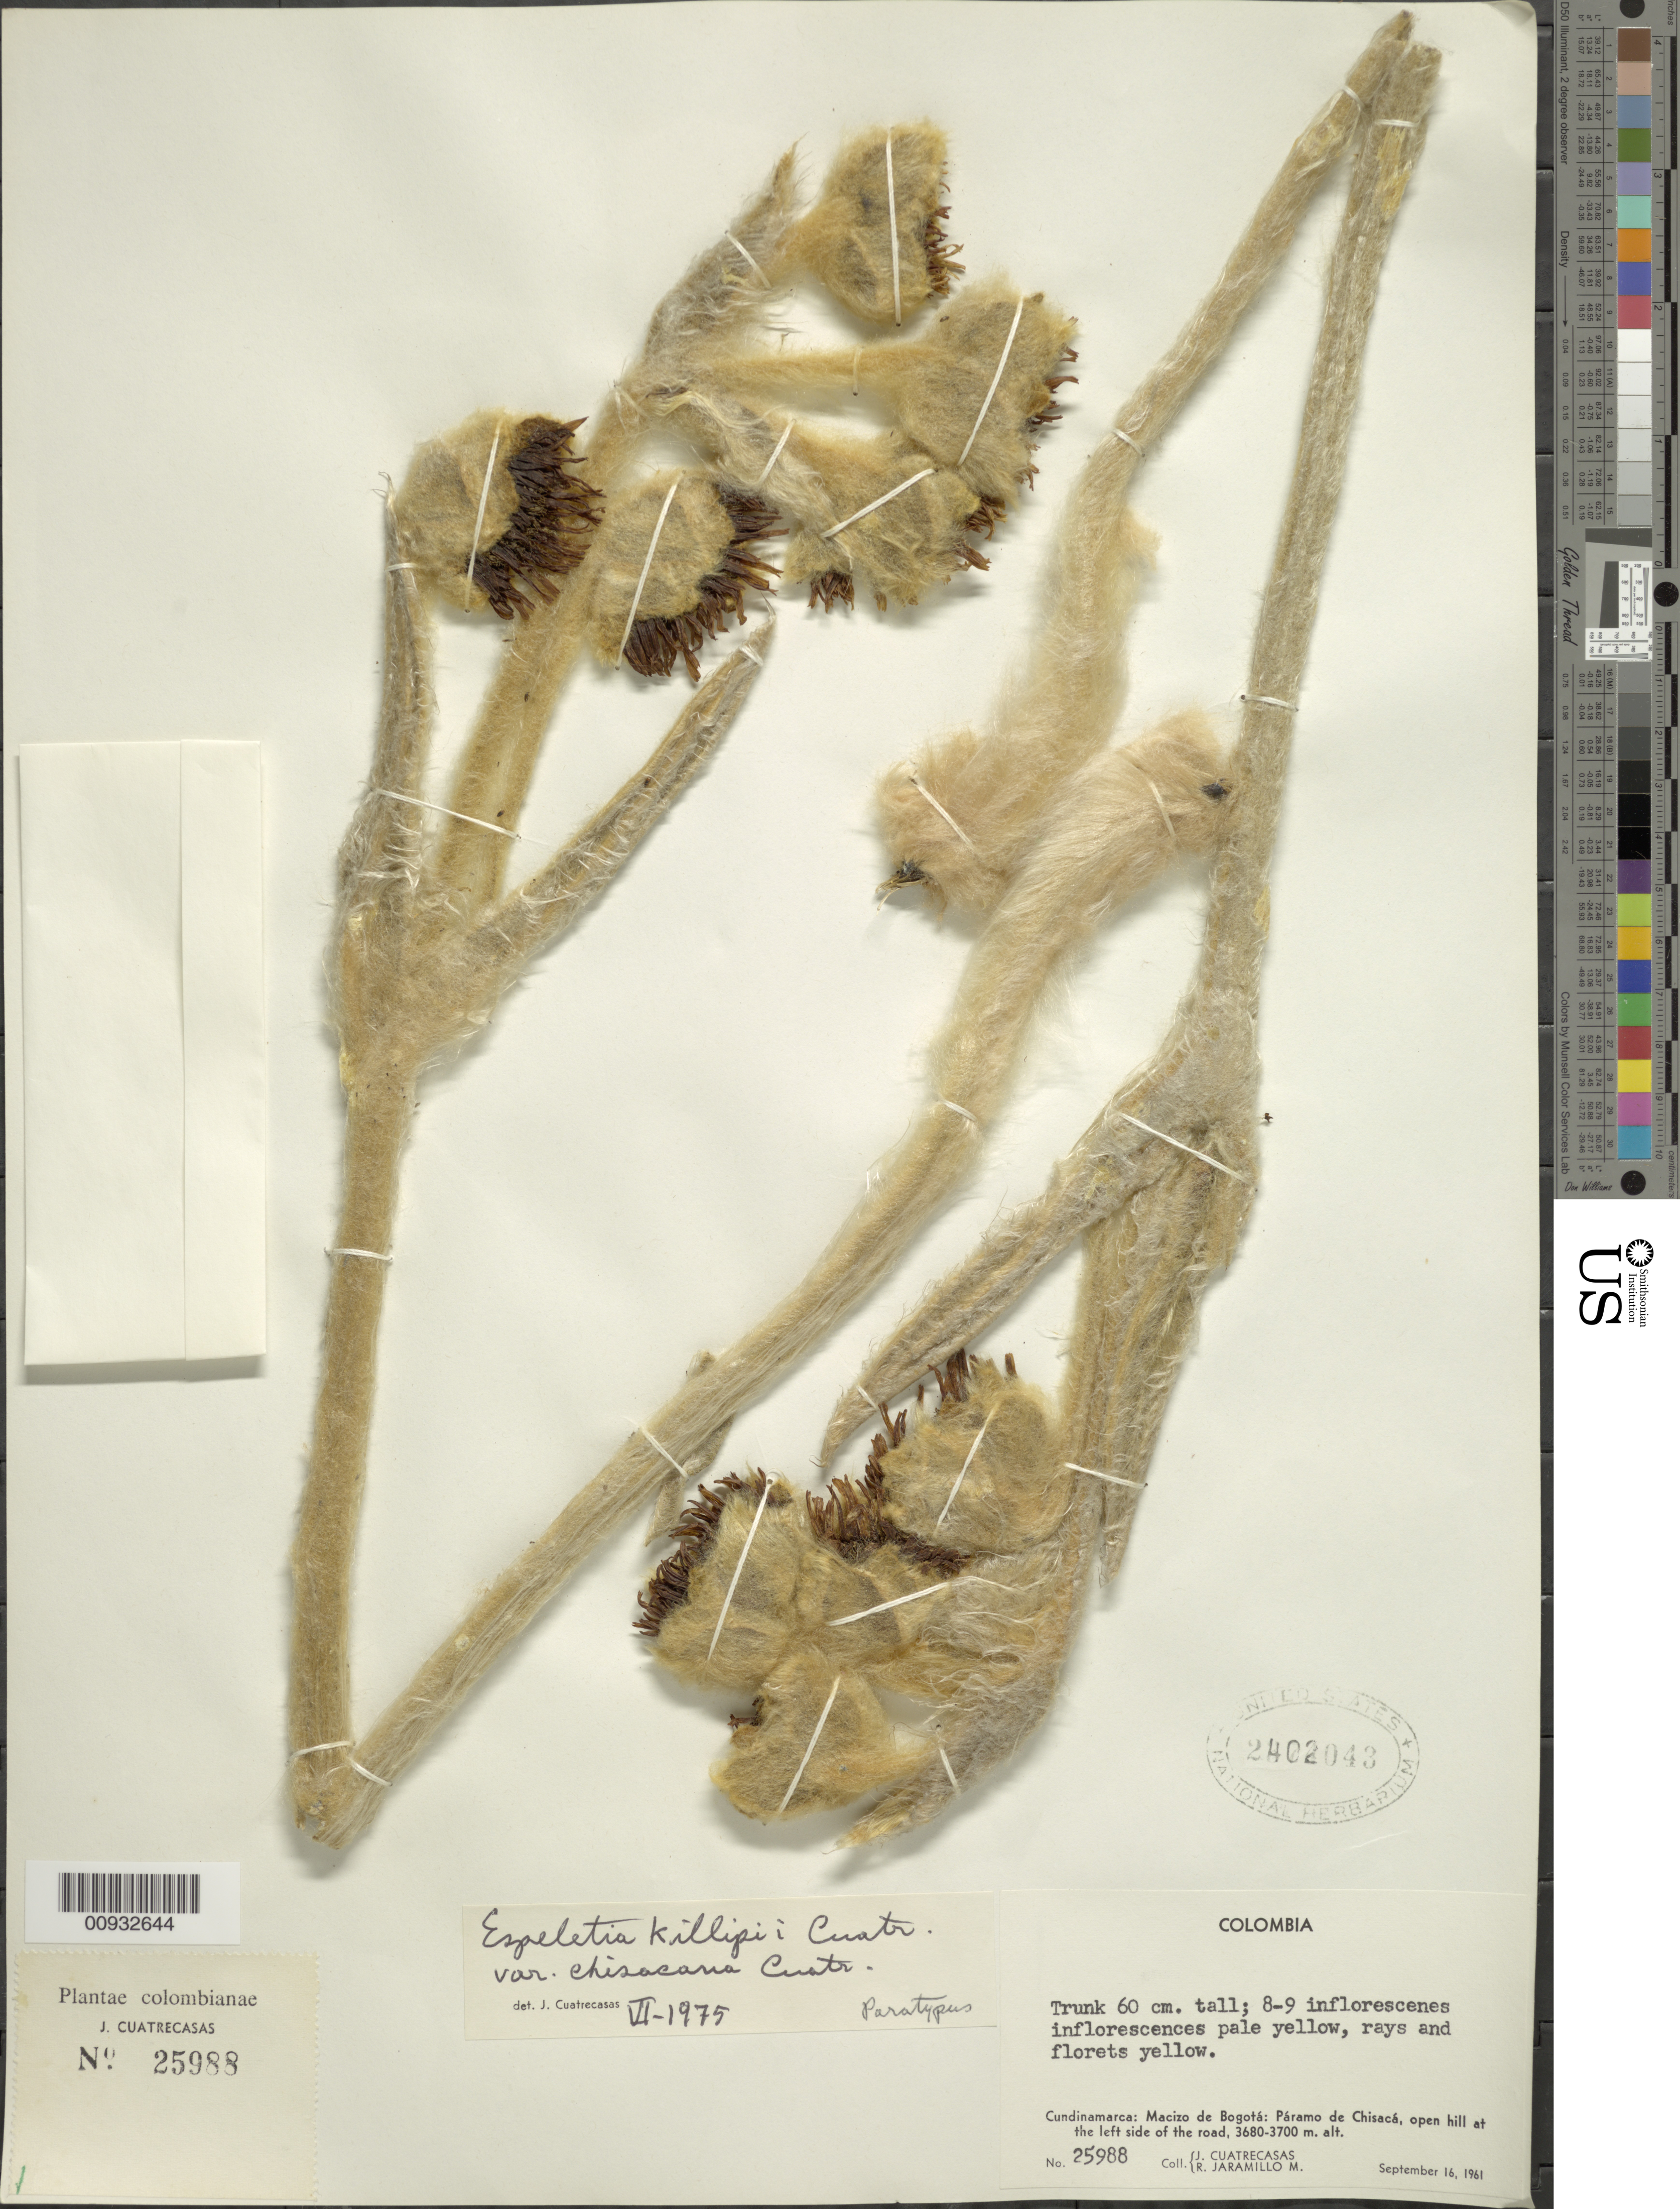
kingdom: Plantae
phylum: Tracheophyta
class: Magnoliopsida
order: Asterales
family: Asteraceae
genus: Espeletia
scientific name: Espeletia killipii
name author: Cuatrec.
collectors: J. Cuatrecasas & R. Jaramillo M.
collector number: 25988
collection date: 1961-09-16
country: Colombia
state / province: Cundinamarca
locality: Macizo de Bogota: Paramo de Chisaca, open hill at left side of the road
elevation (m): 3680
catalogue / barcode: US 2402043